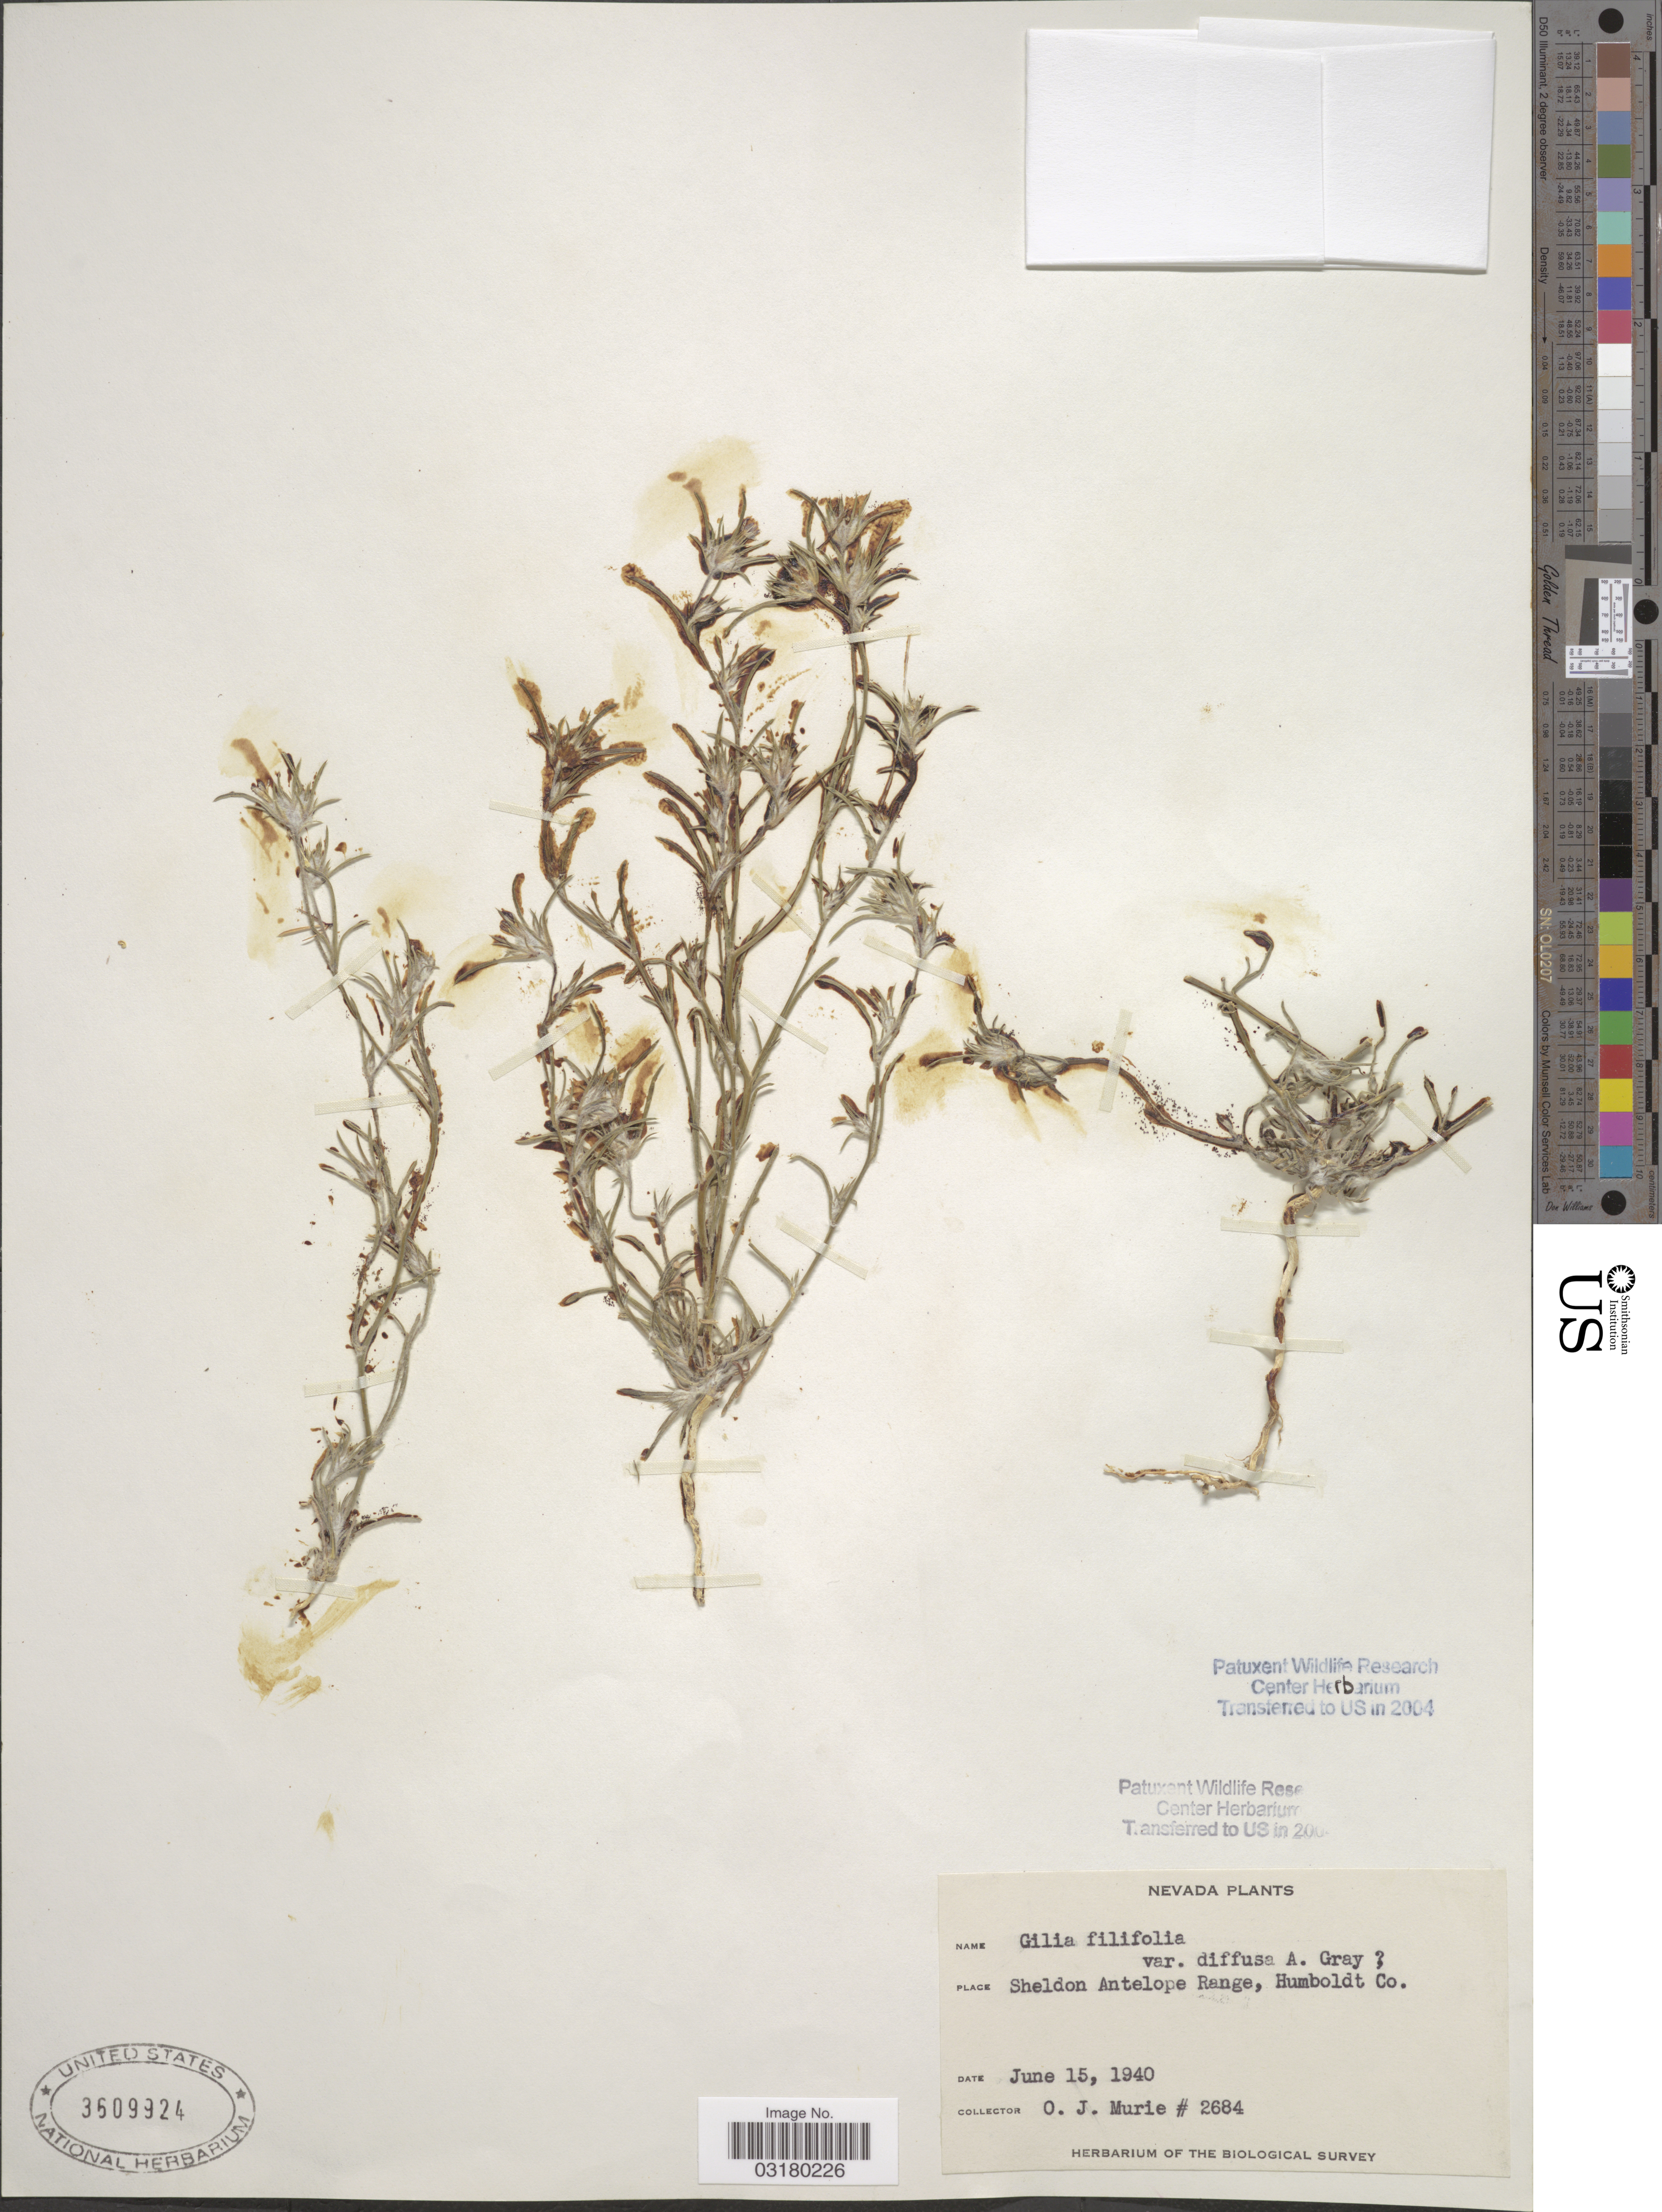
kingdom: Plantae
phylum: Tracheophyta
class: Magnoliopsida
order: Ericales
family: Polemoniaceae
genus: Eriastrum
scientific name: Eriastrum sp.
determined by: Strong, Mark T., (BOT), Smithsonian Institution - National Museum of Natural History (UNITED STATES)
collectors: O. Murie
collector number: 2684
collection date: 1940-06-15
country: United States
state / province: Nevada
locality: Sheldon Antelope Range, Humboldt Co.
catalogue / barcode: US 3609924